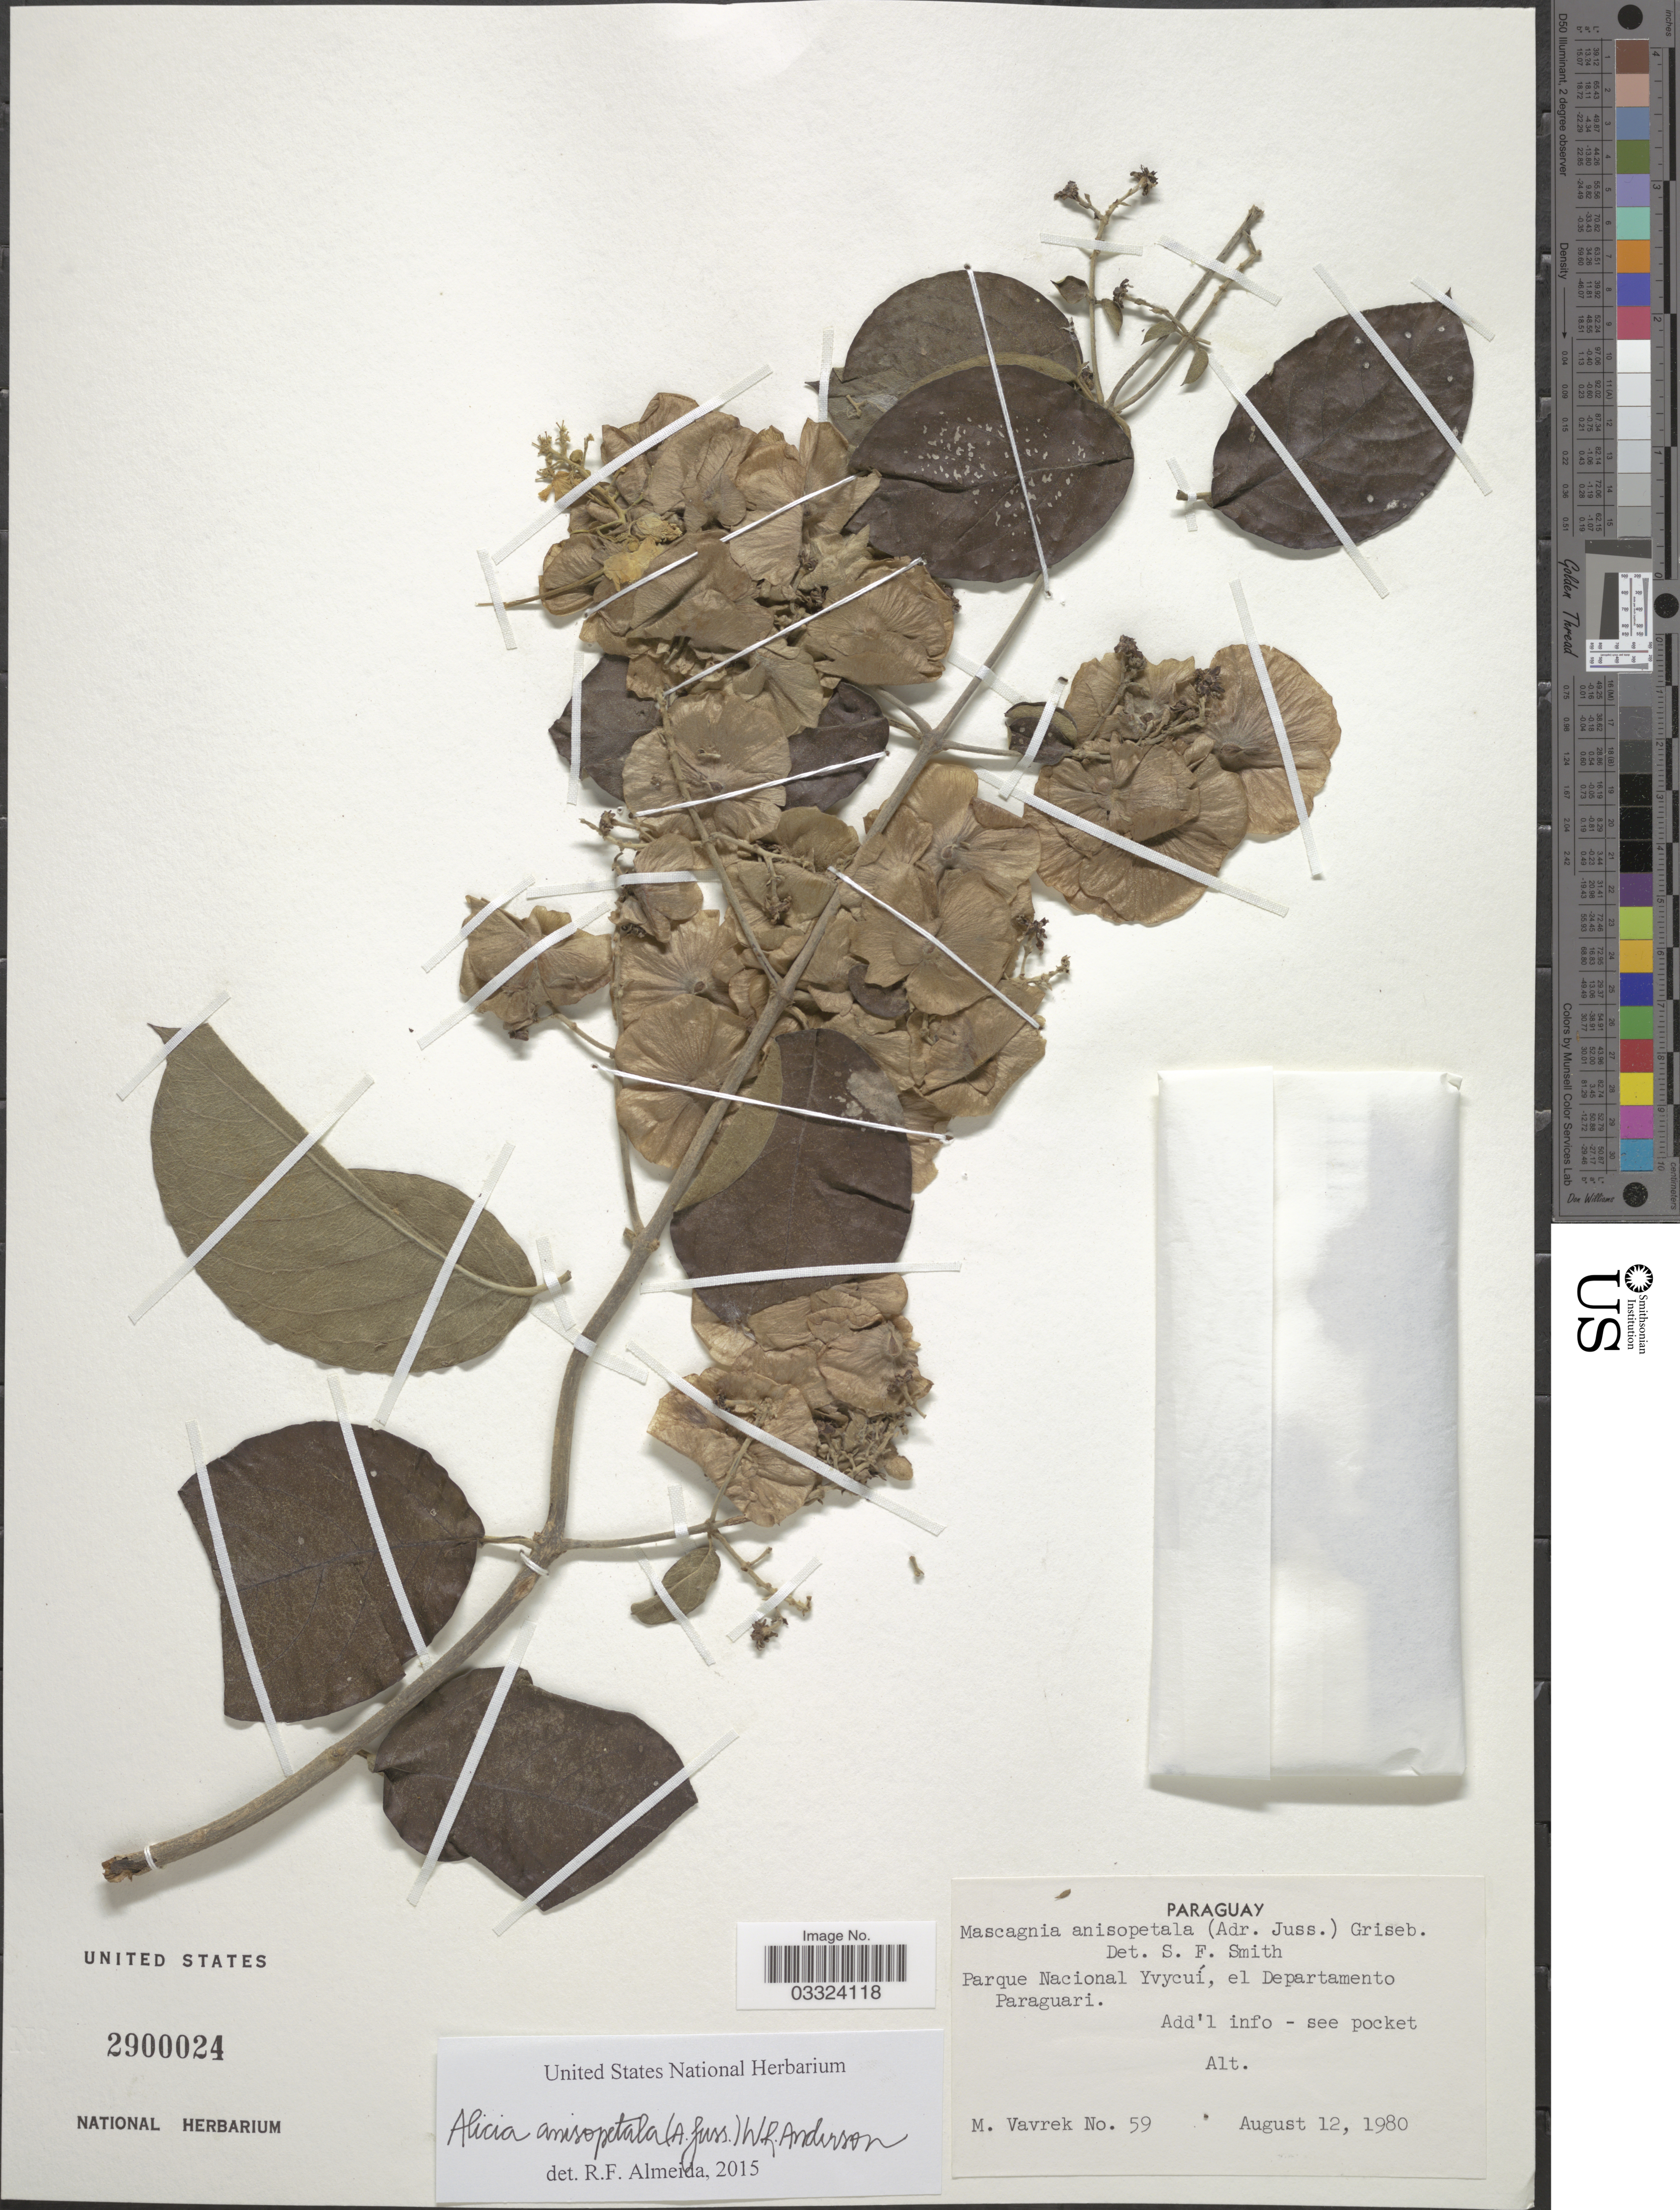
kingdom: Plantae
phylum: Tracheophyta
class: Magnoliopsida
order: Malpighiales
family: Malpighiaceae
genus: Alicia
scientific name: Alicia anisopetala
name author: (A. Juss.) W.R. Anderson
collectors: M. Vavrek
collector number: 59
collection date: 1980-08-12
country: Paraguay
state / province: Paraguari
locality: Parque Nacional Yvycuí, el Departamento Paraguari.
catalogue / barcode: US 2900024